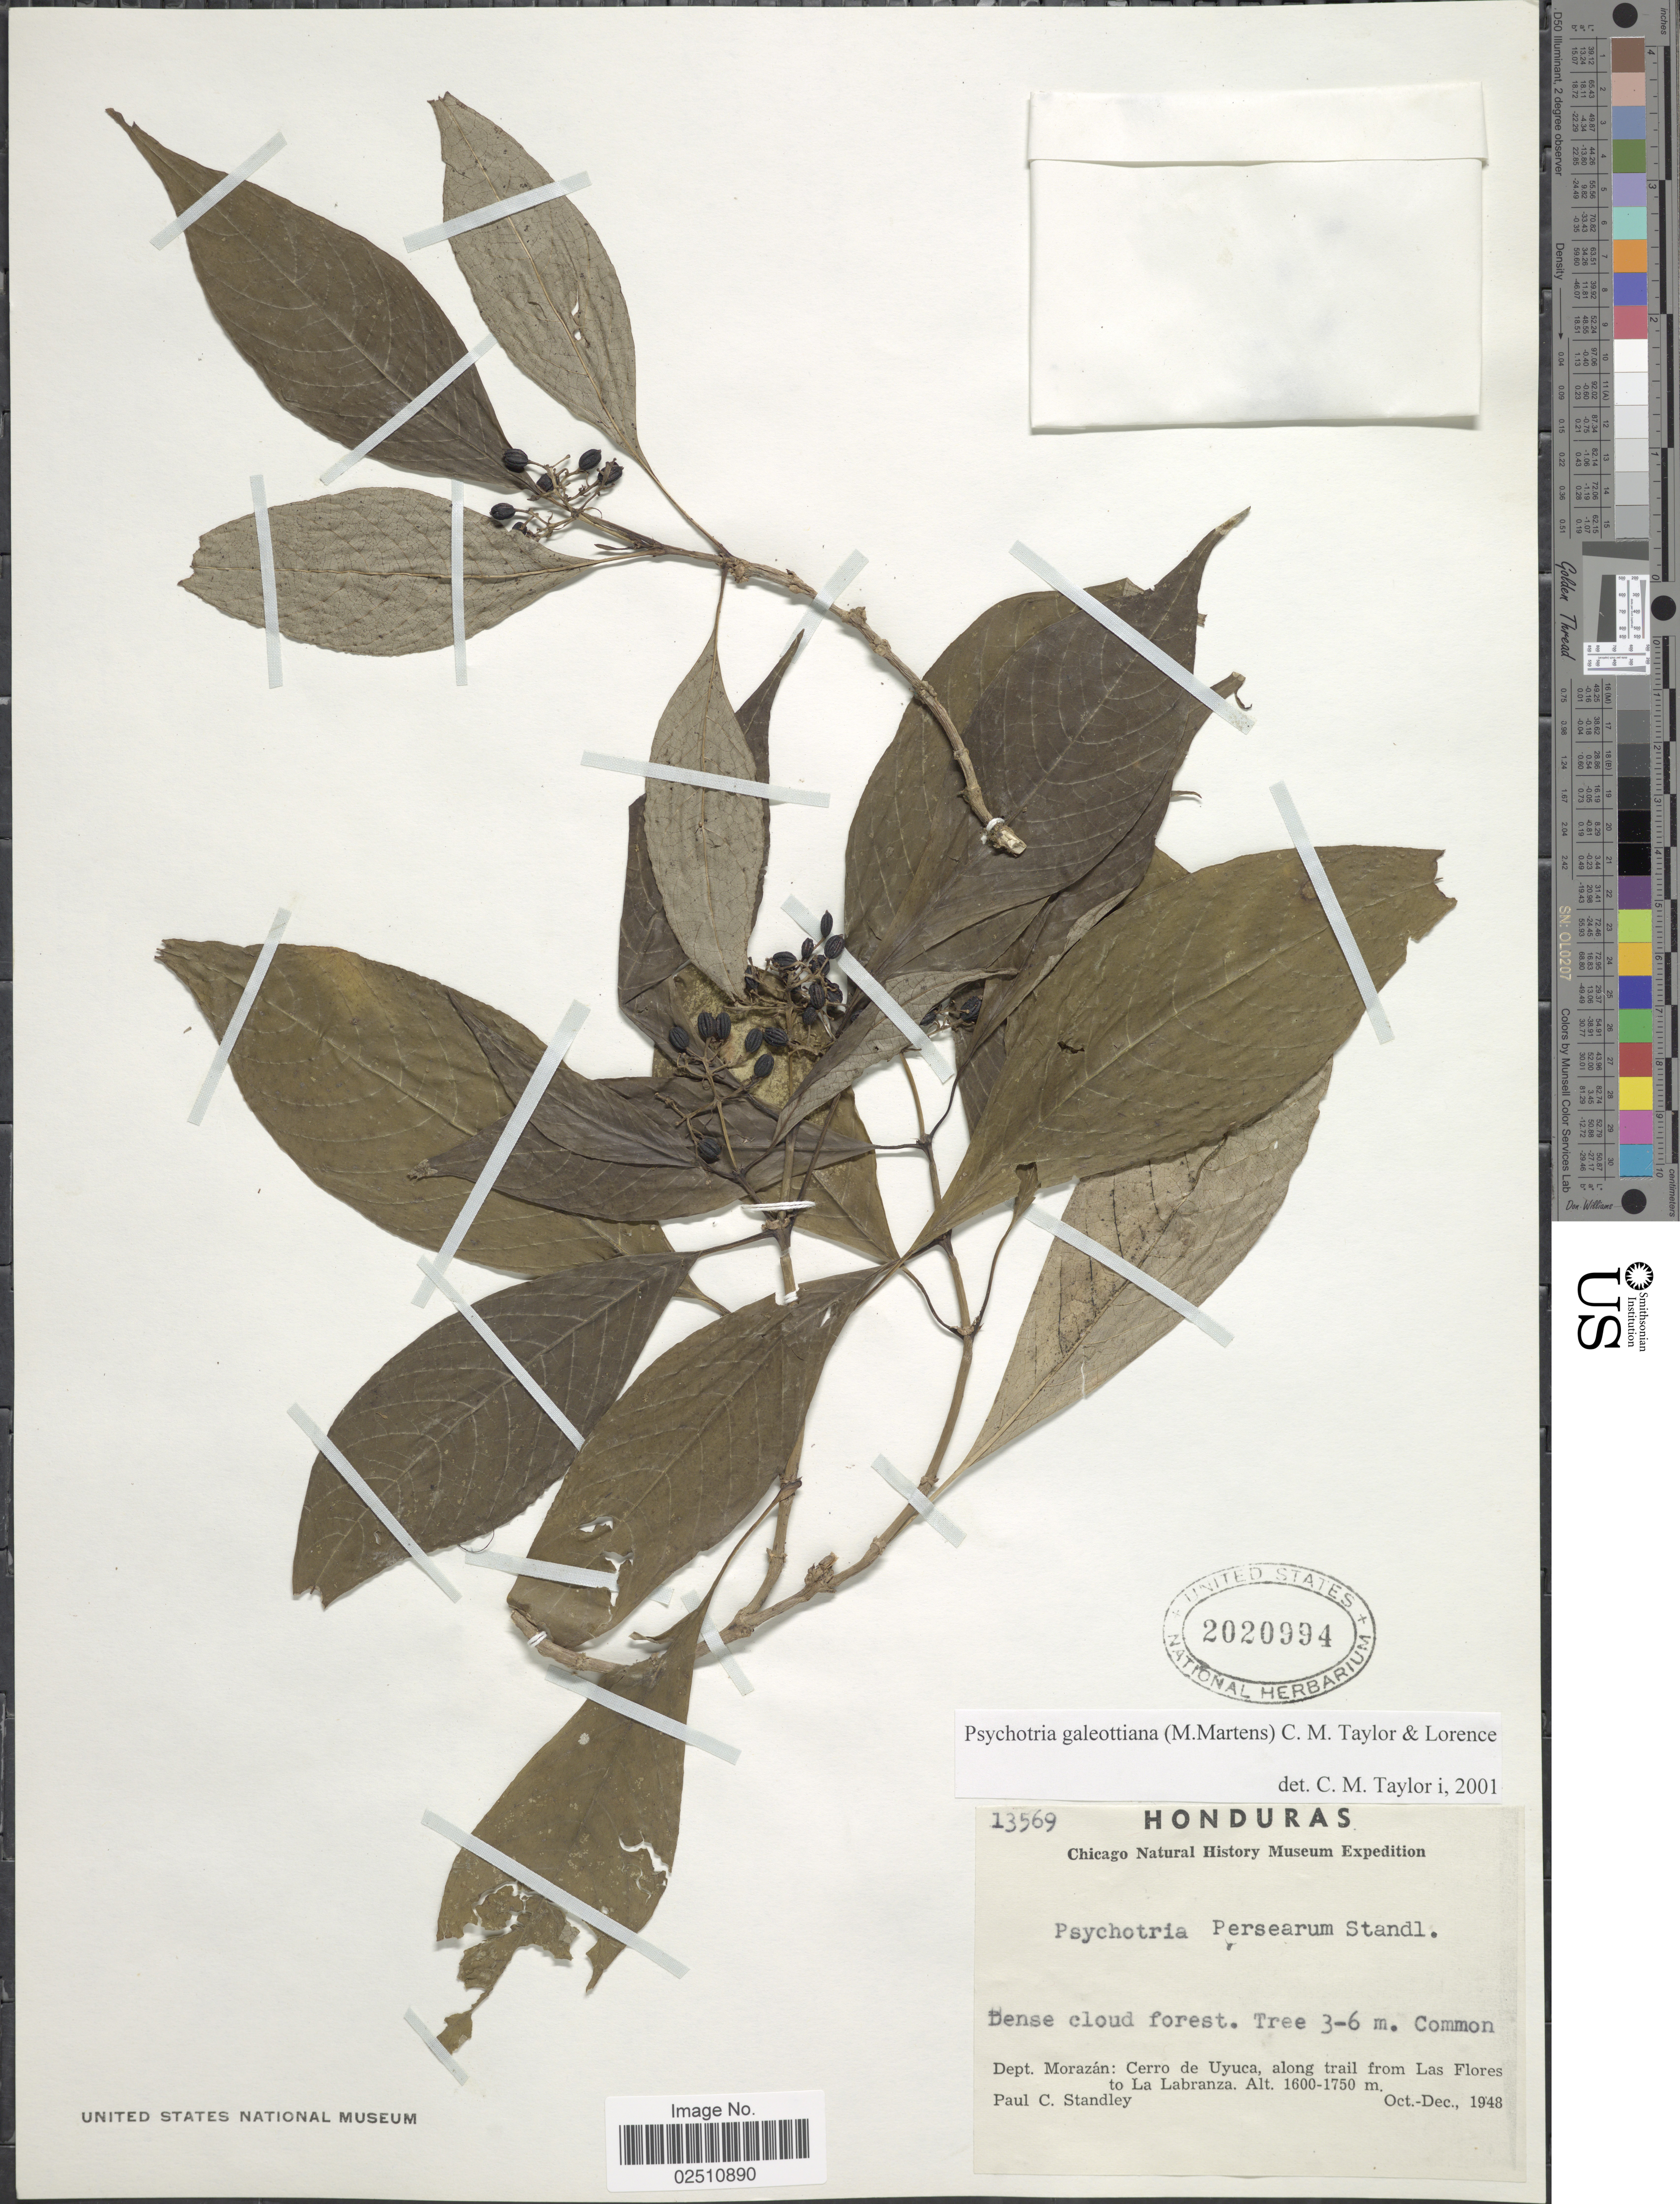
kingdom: Plantae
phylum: Tracheophyta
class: Magnoliopsida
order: Gentianales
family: Rubiaceae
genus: Psychotria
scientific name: Psychotria galeottiana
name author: (M. Martens) C.M. Taylor & Lorence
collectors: P. C. Standley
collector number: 13569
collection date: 1948-10/1948-12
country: Honduras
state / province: Fco. Morazán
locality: Dept. Morazan: Cerro de Uyuca along trail from Florest to La Labranza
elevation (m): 1600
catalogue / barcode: US 2020994